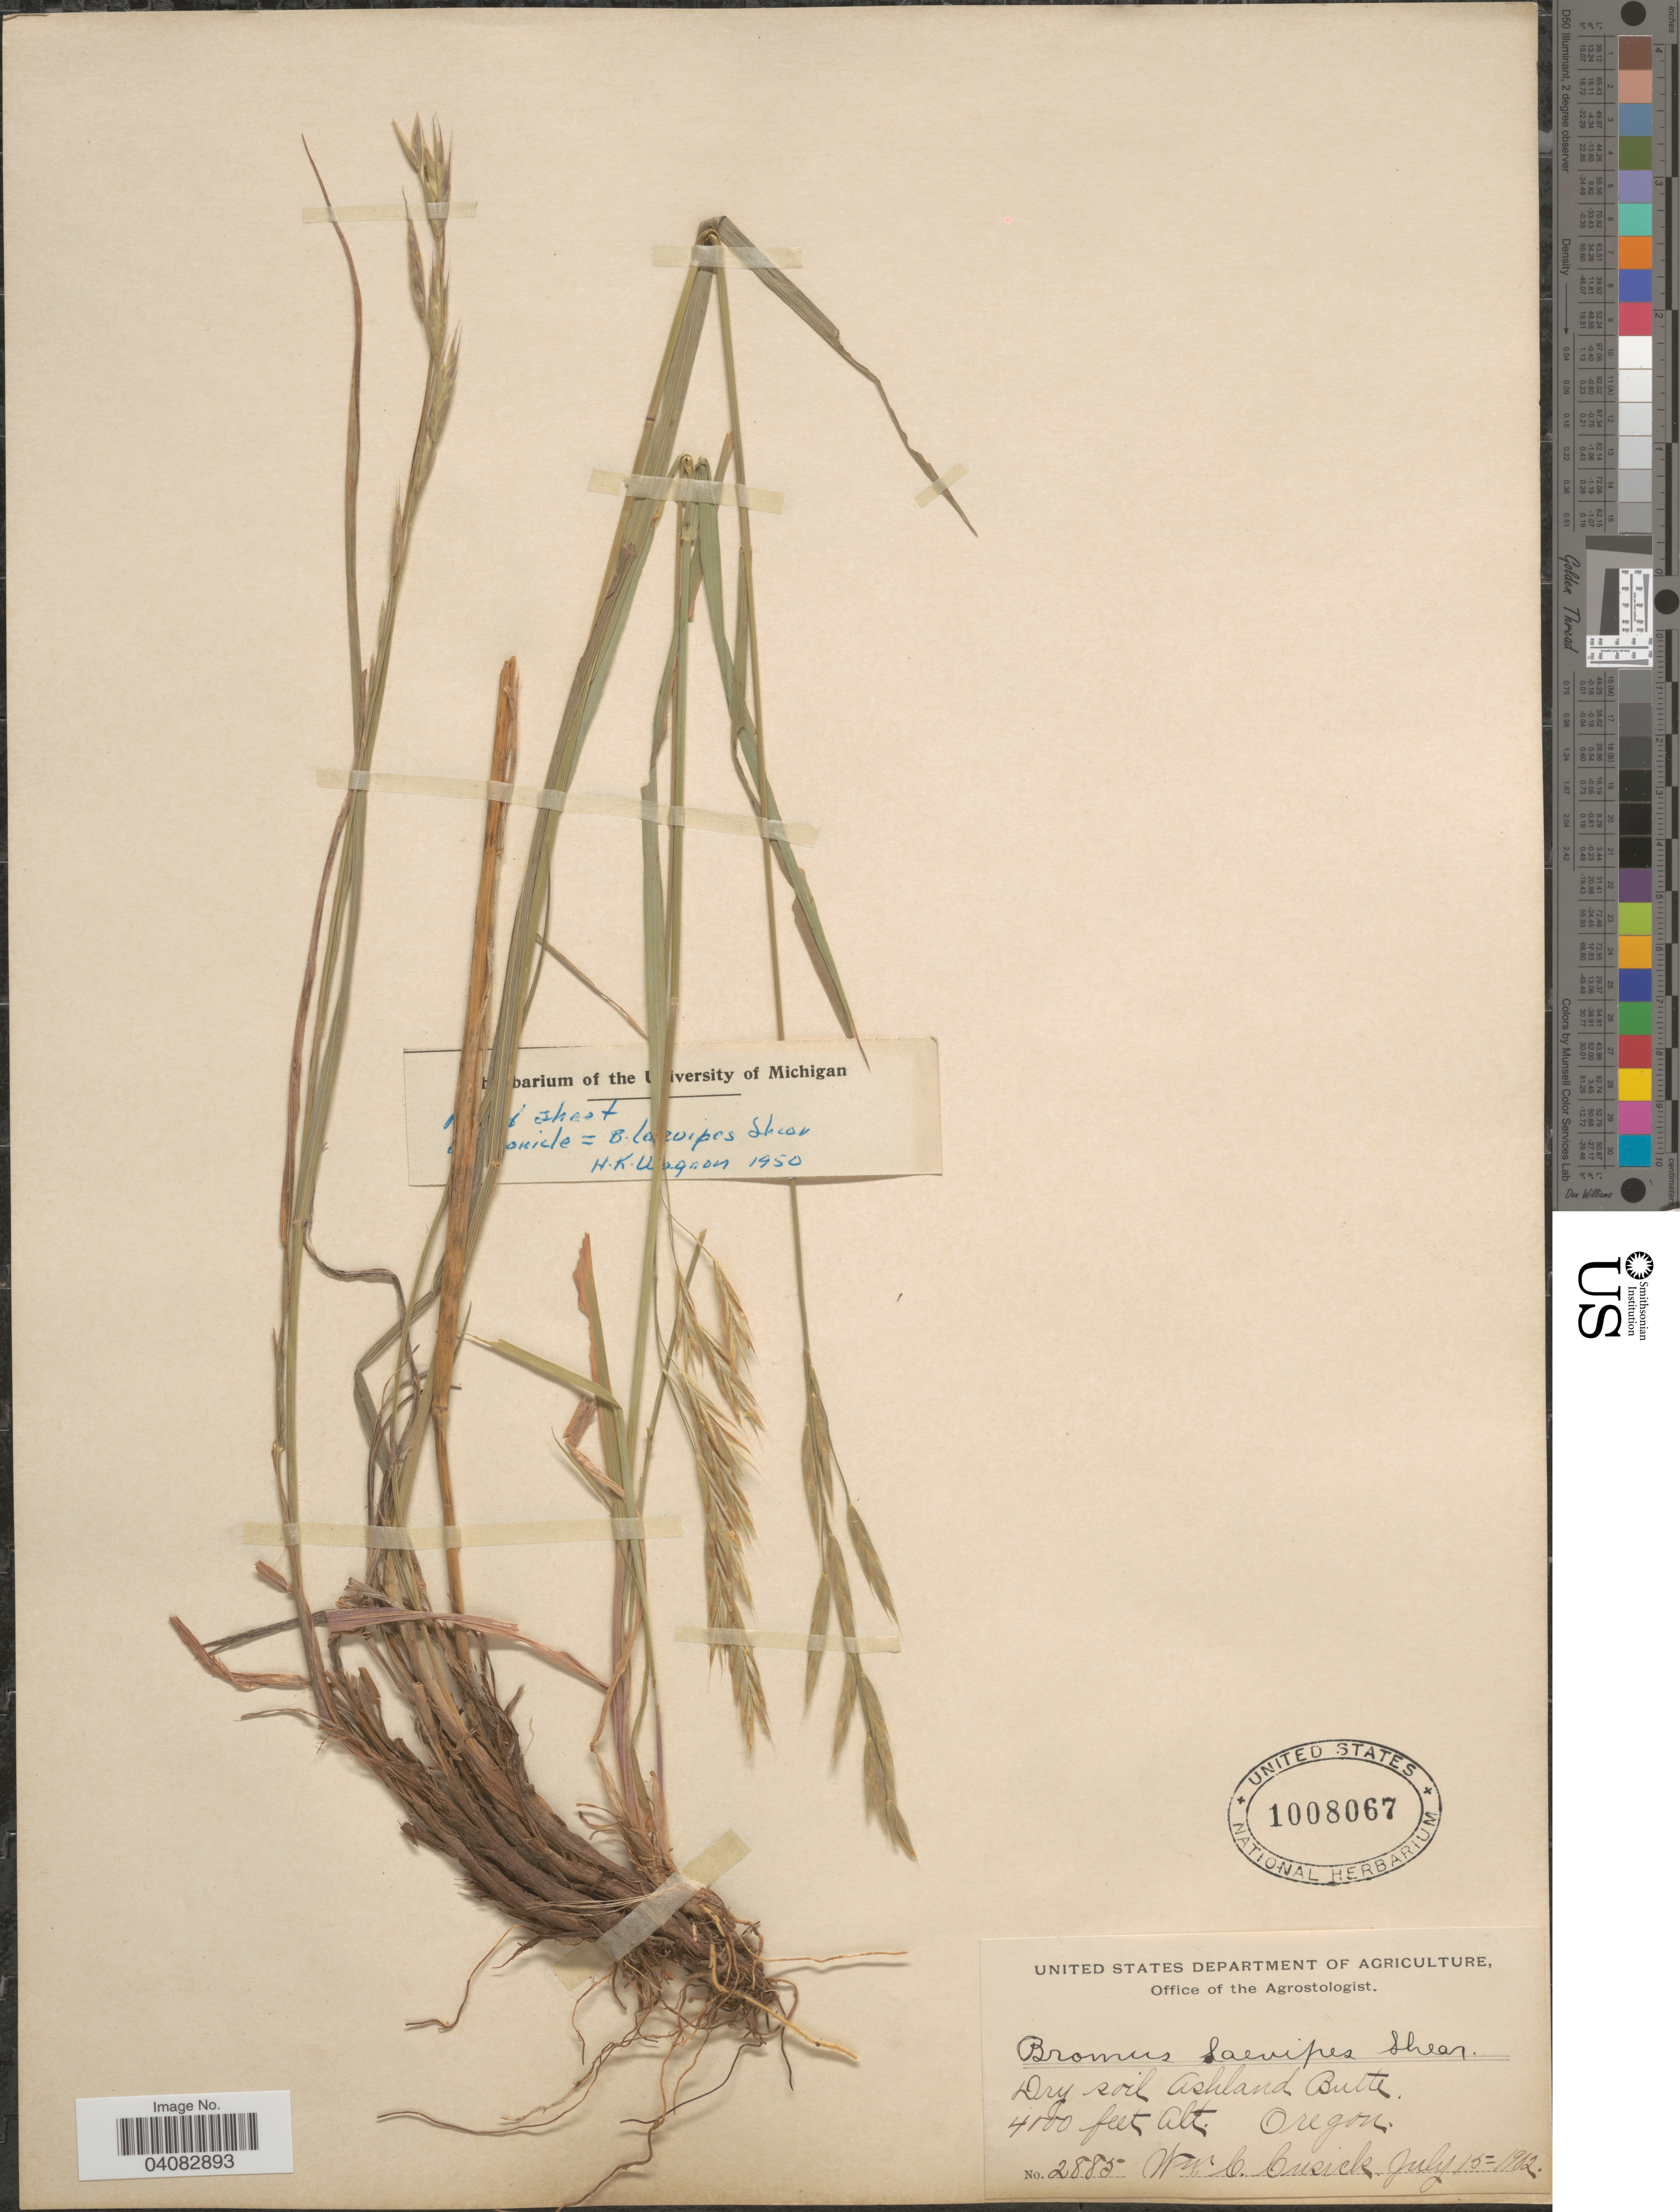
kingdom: Plantae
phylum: Tracheophyta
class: Liliopsida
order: Poales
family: Poaceae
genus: Bromus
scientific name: Bromus lanatipes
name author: (Shear) Rydb.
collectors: W. C. Cusick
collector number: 2885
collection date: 1902-07-15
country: United States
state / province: Oregon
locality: Dry soil Ashland Butte.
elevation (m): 1250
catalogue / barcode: US 1008067